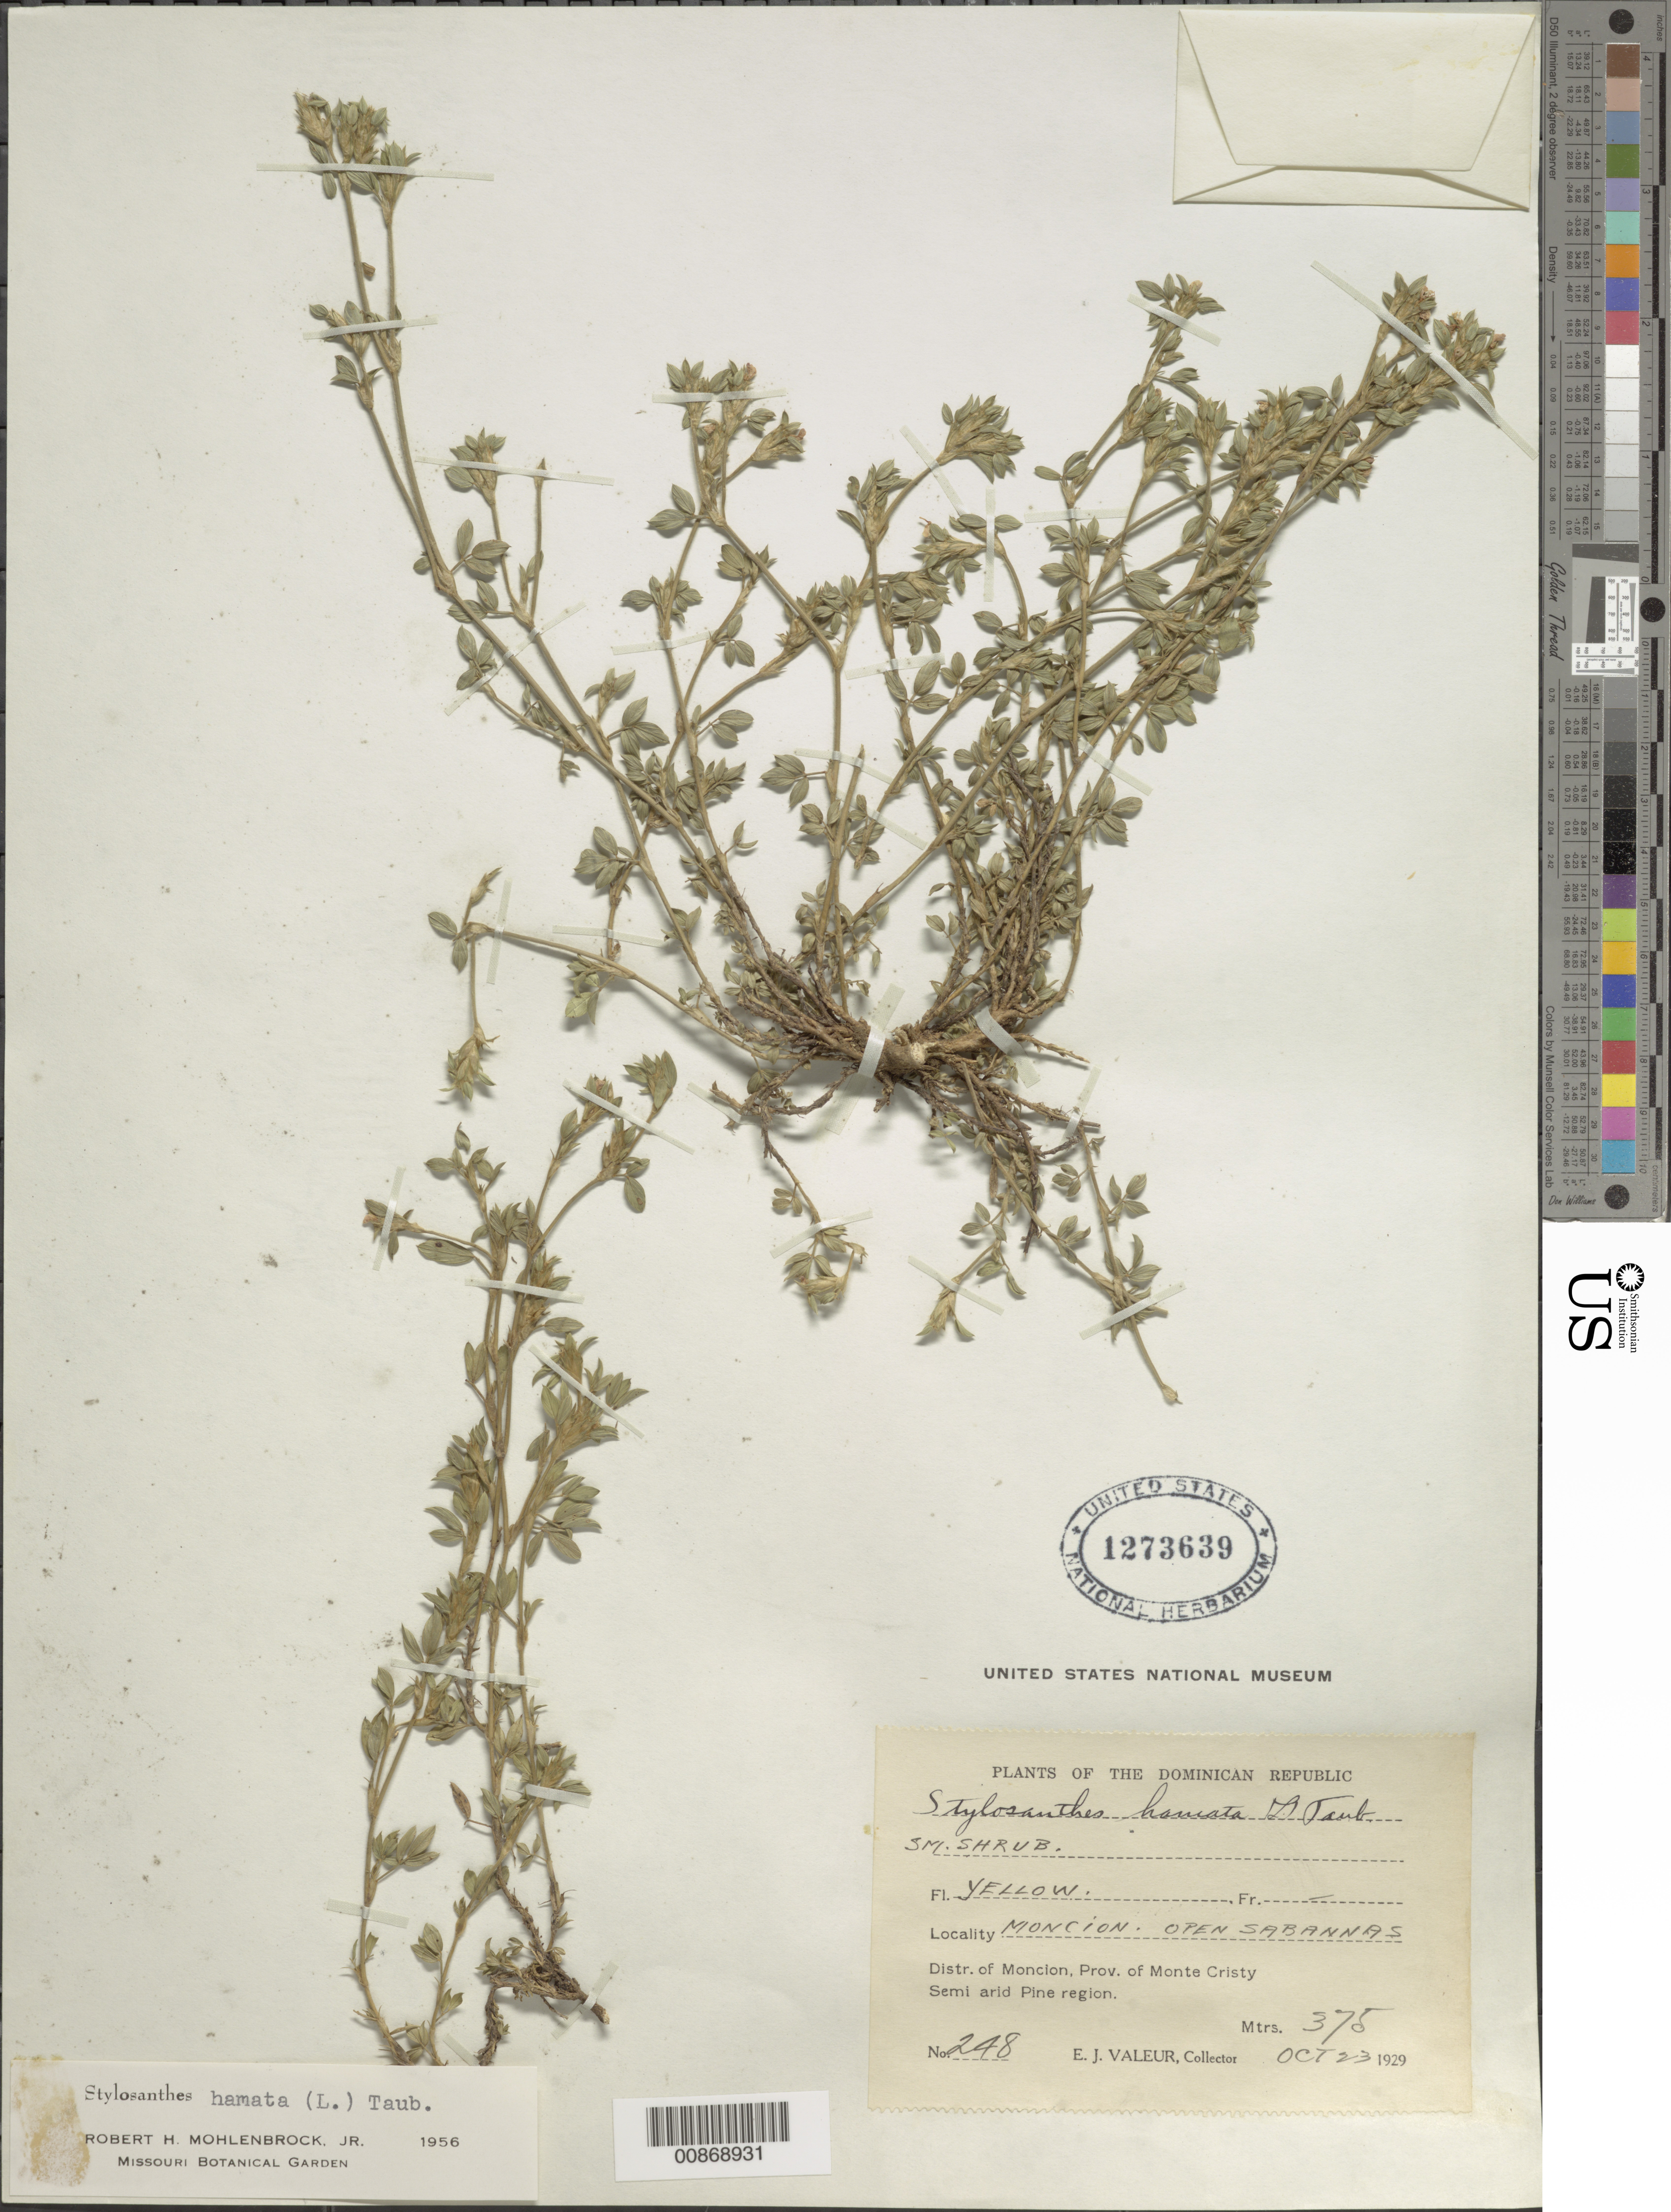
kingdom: Plantae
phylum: Tracheophyta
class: Magnoliopsida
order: Fabales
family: Fabaceae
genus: Stylosanthes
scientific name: Stylosanthes hamata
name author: (L.) Taub.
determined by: Mohlenbrock, Robert H., Jr.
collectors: E. Valeur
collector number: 248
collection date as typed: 23 Oct 1929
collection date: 1929-10-23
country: Dominican Republic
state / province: Monte Cristi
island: Hispaniola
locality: Monción. Distr. of Monción.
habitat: Open sabannas. Semi arid Pine region.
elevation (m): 375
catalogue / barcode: US 1273639